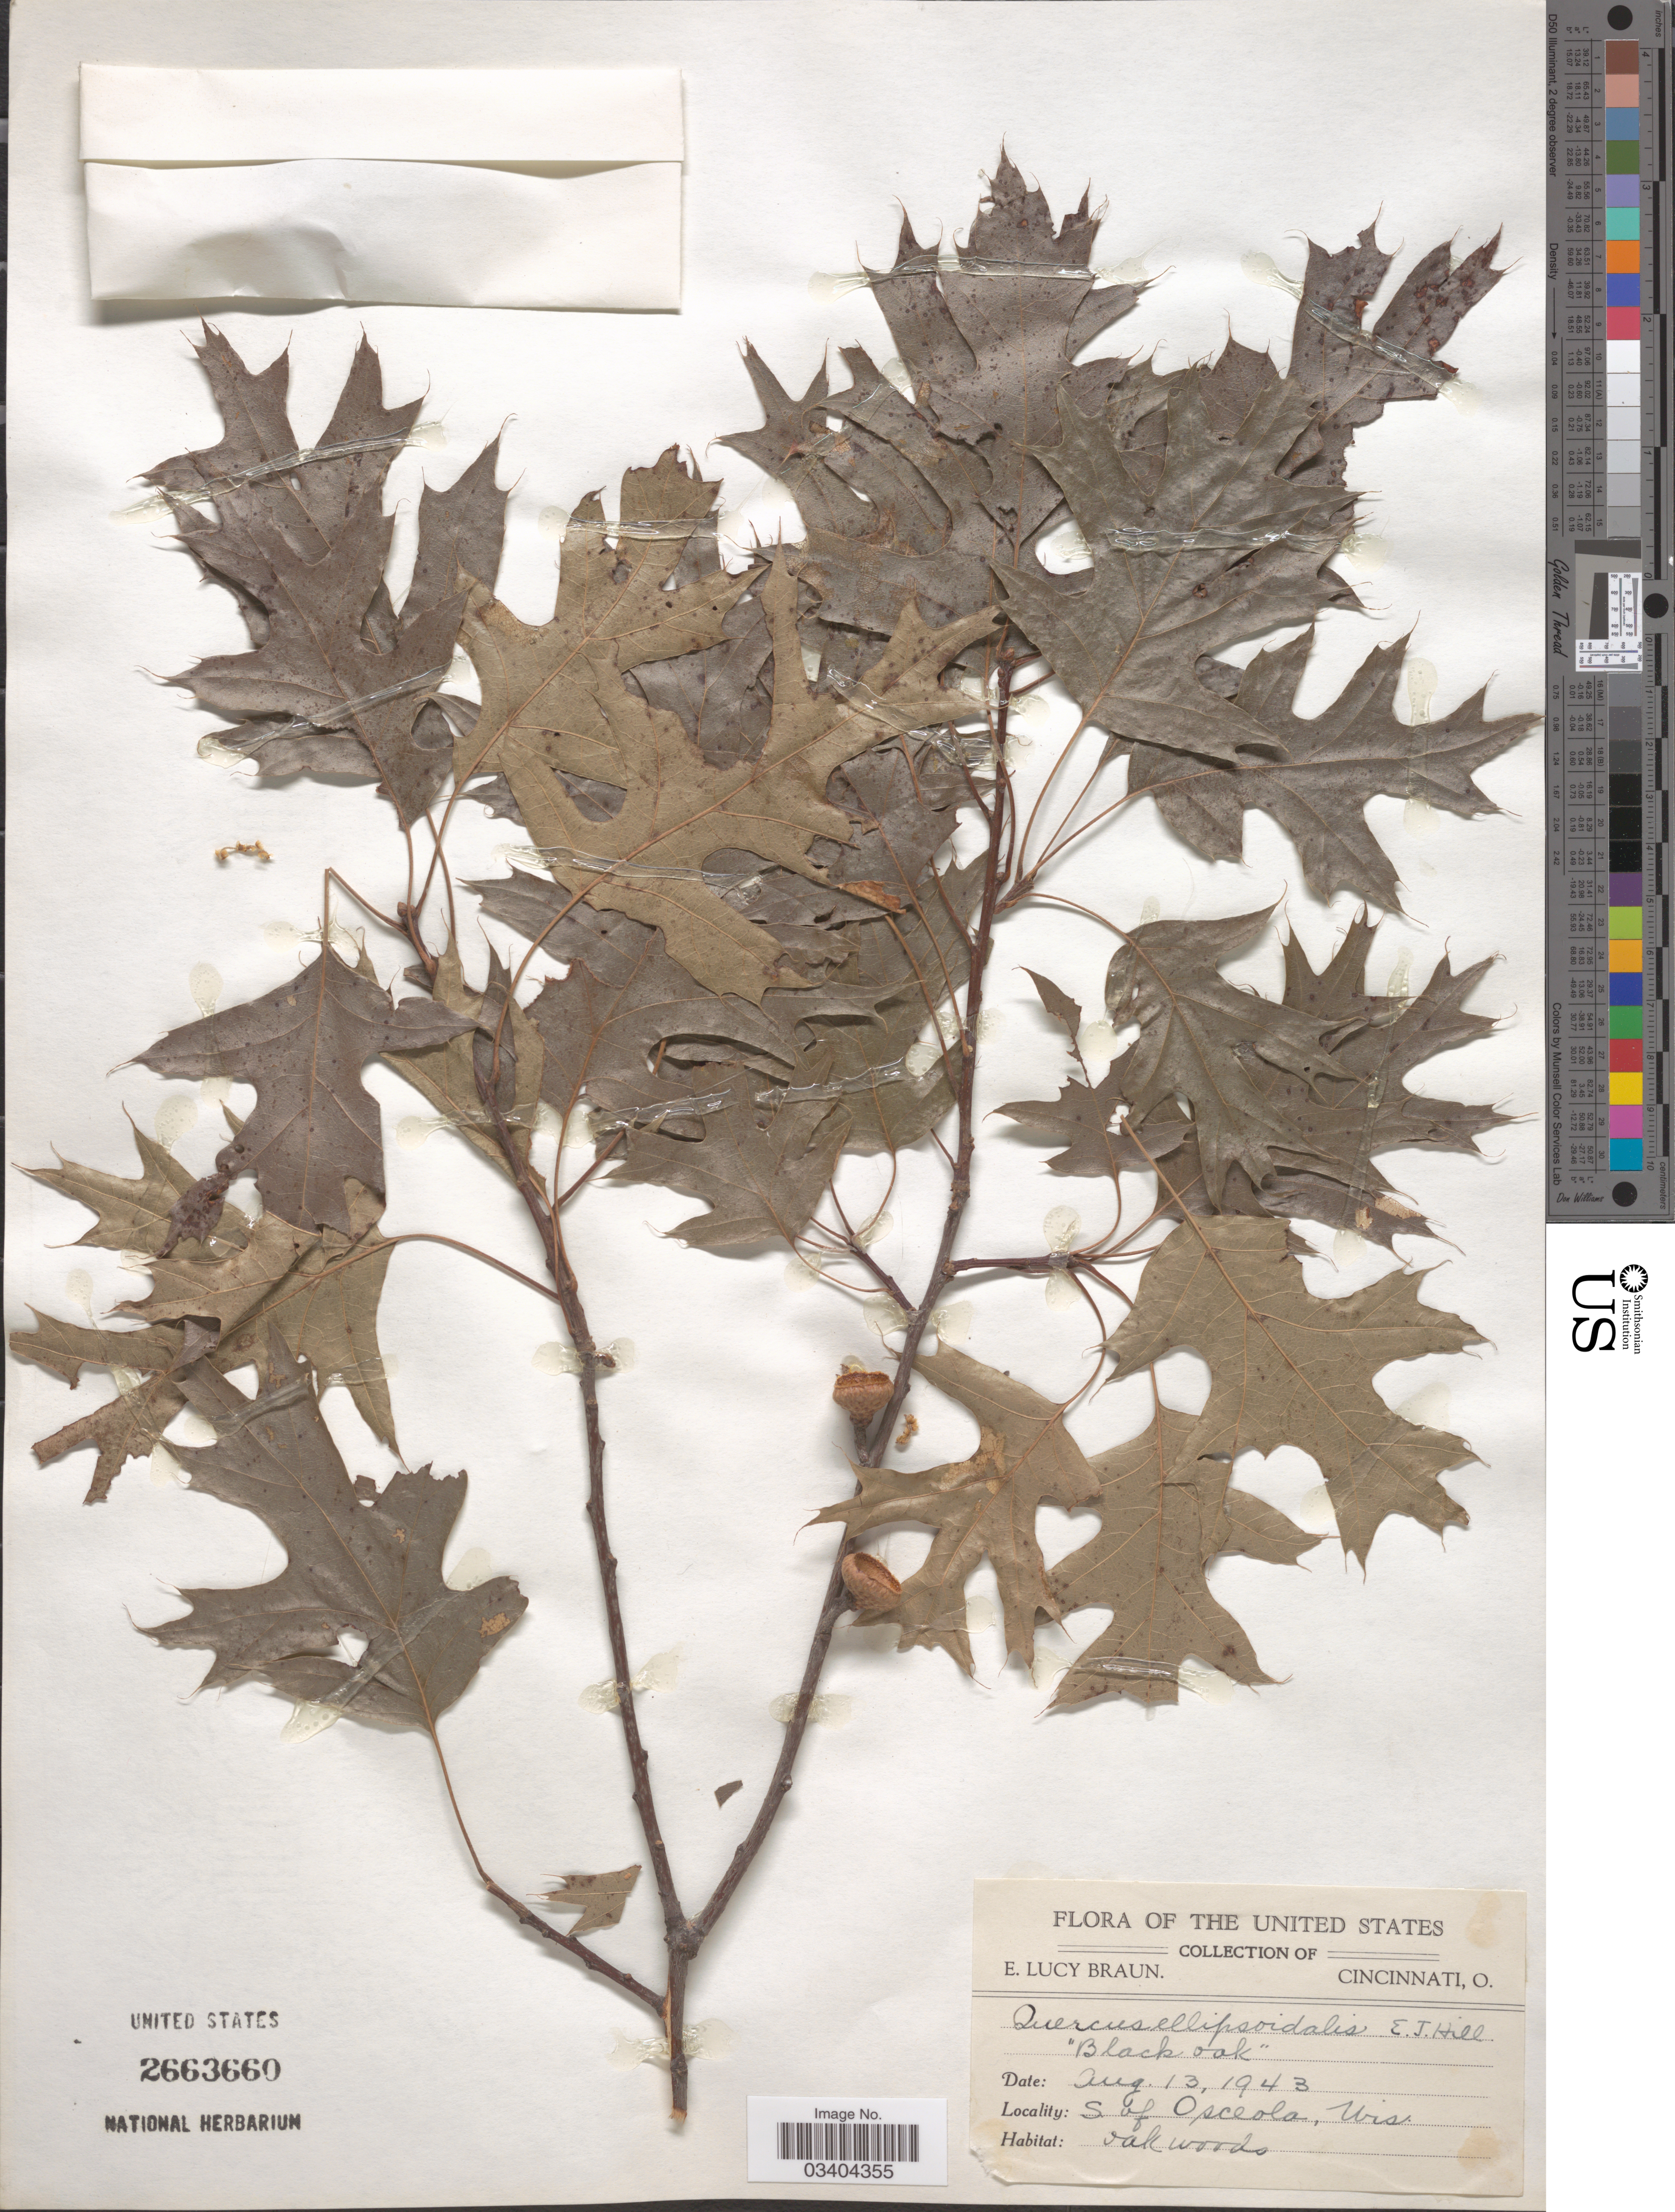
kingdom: Plantae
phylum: Tracheophyta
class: Magnoliopsida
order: Fagales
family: Fagaceae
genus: Quercus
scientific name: Quercus ellipsoidalis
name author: E.J. Hill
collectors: E. L. Braun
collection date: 1943-08-13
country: United States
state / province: Wisconsin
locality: S. of Osceola.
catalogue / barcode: US 2663660